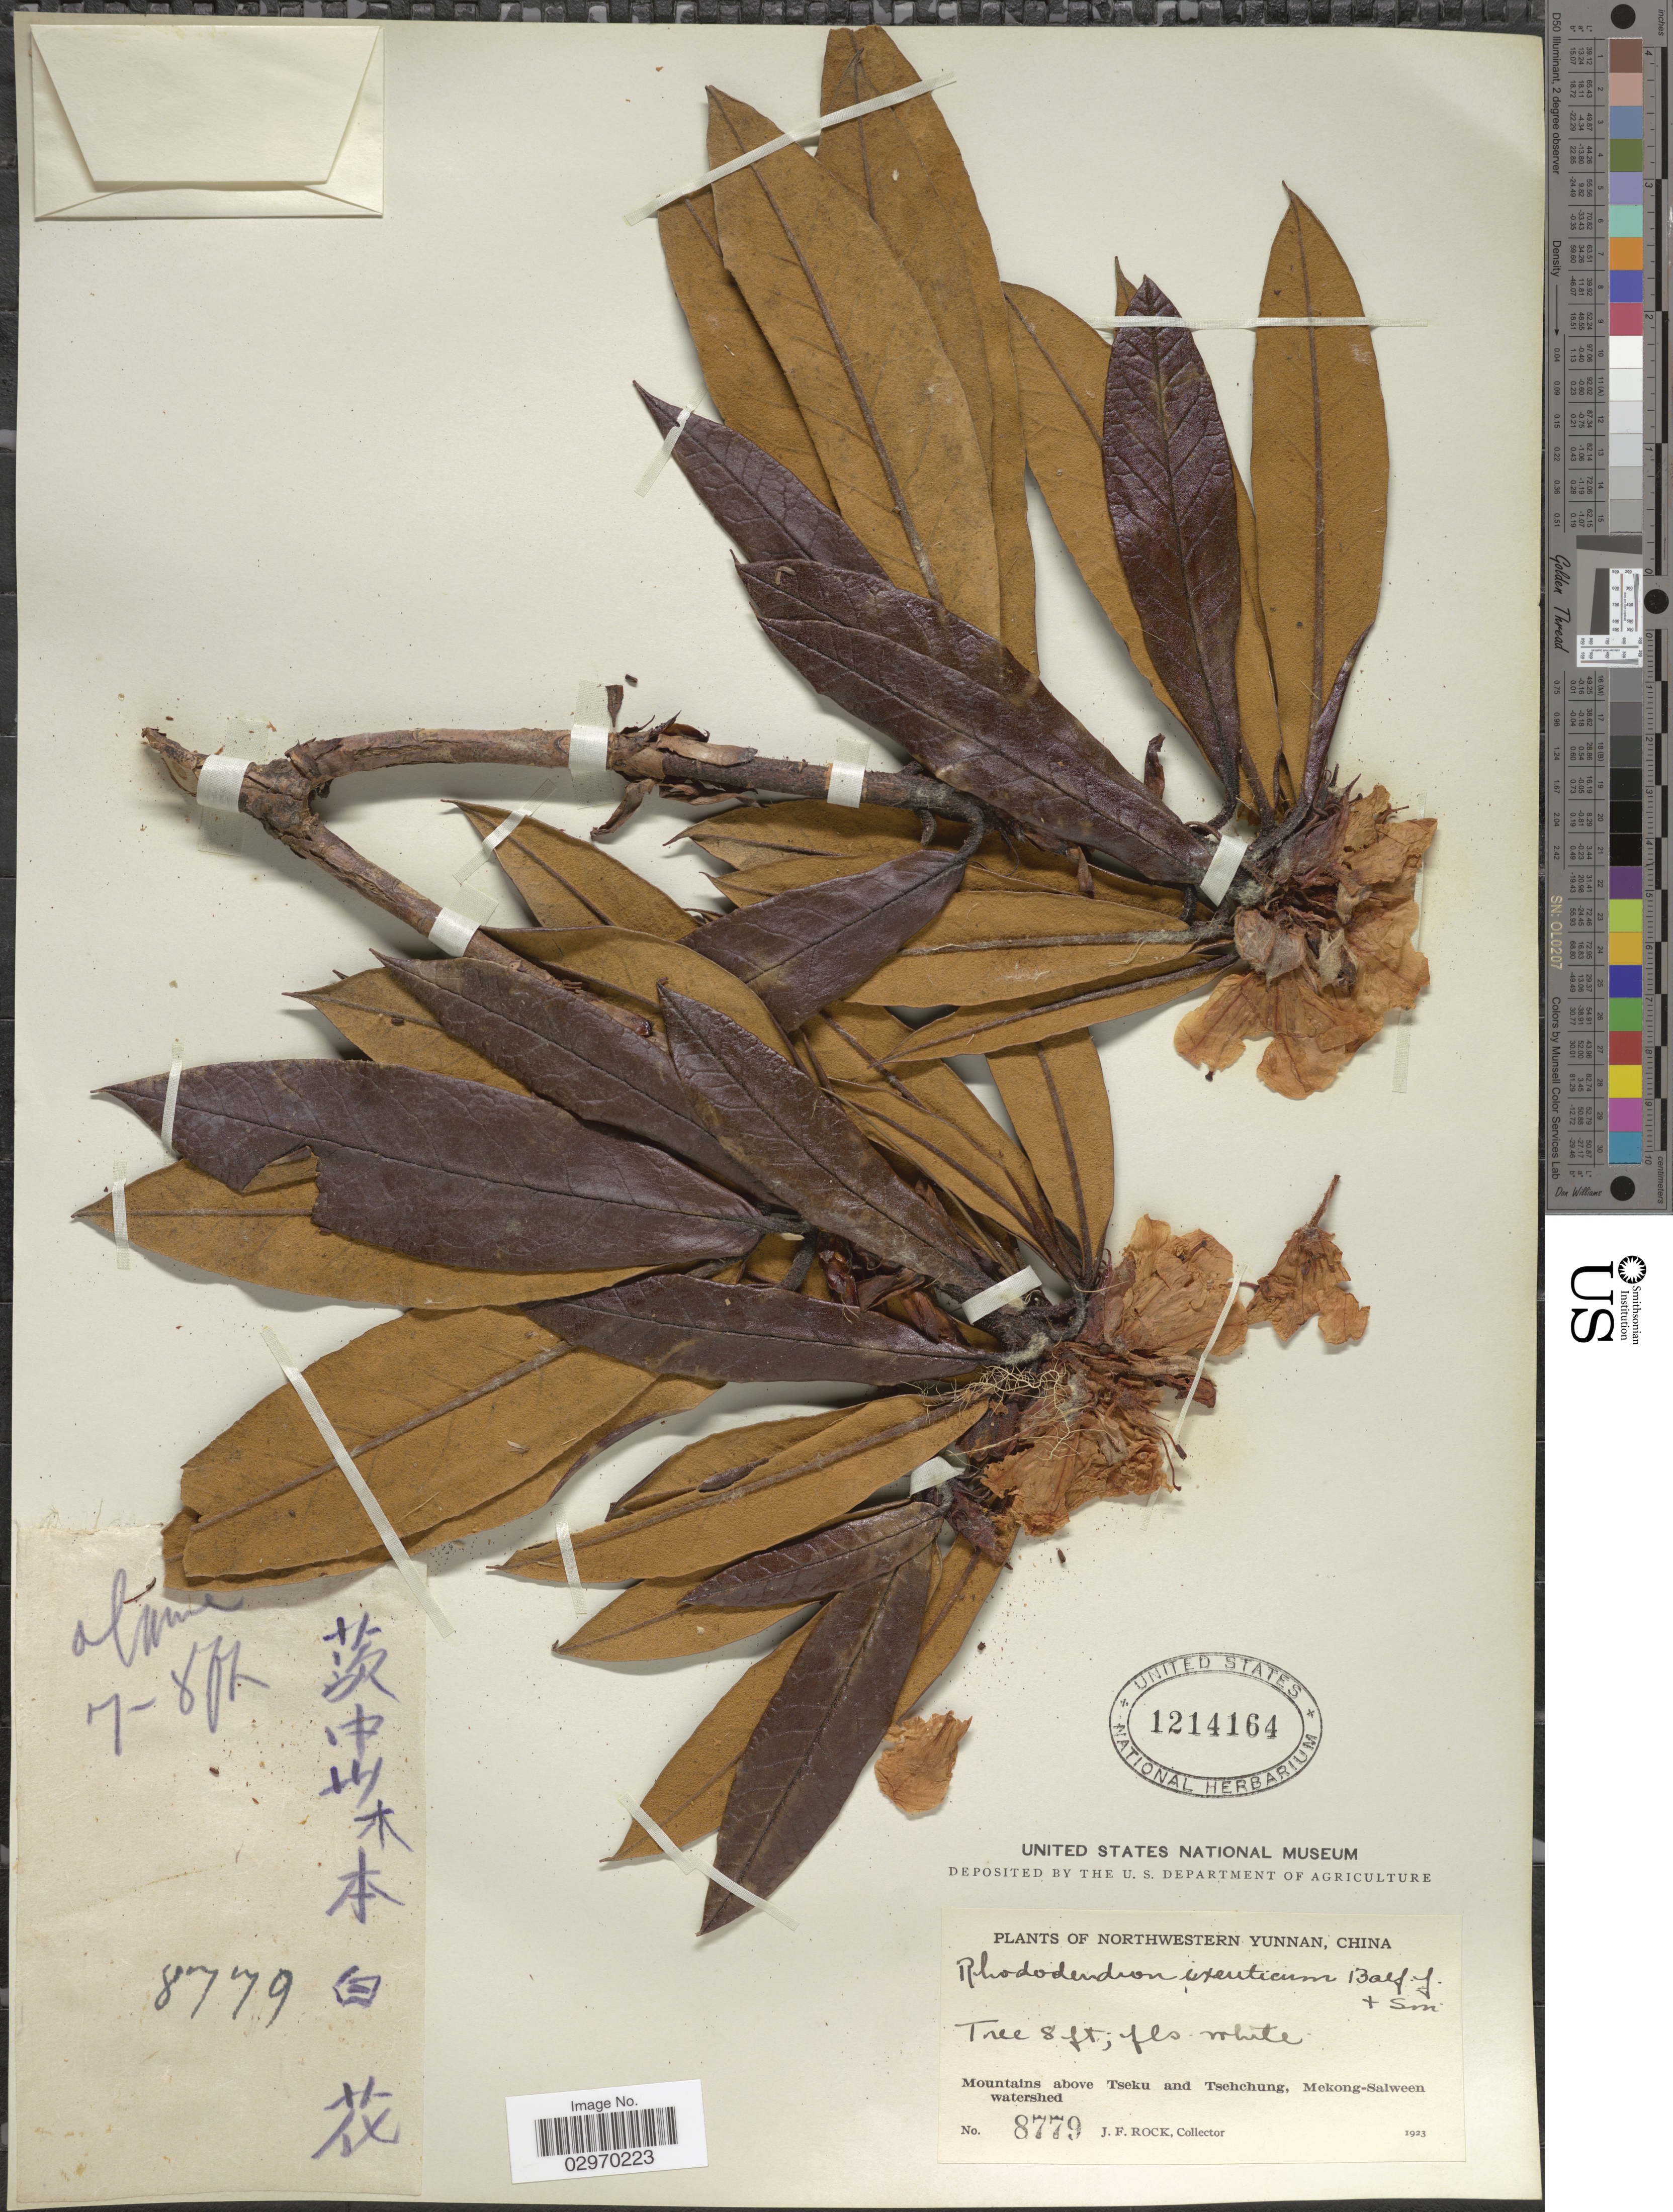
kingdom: Plantae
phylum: Tracheophyta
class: Magnoliopsida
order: Ericales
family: Ericaceae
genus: Rhododendron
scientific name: Rhododendron crinigerum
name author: Franch.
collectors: J. Rock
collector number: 8779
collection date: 1923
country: China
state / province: Yunnan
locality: Northwestern Yunnan. Mountains above Tseku and Tsehchung, Mekong-Salween watershed.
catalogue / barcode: US 1214164